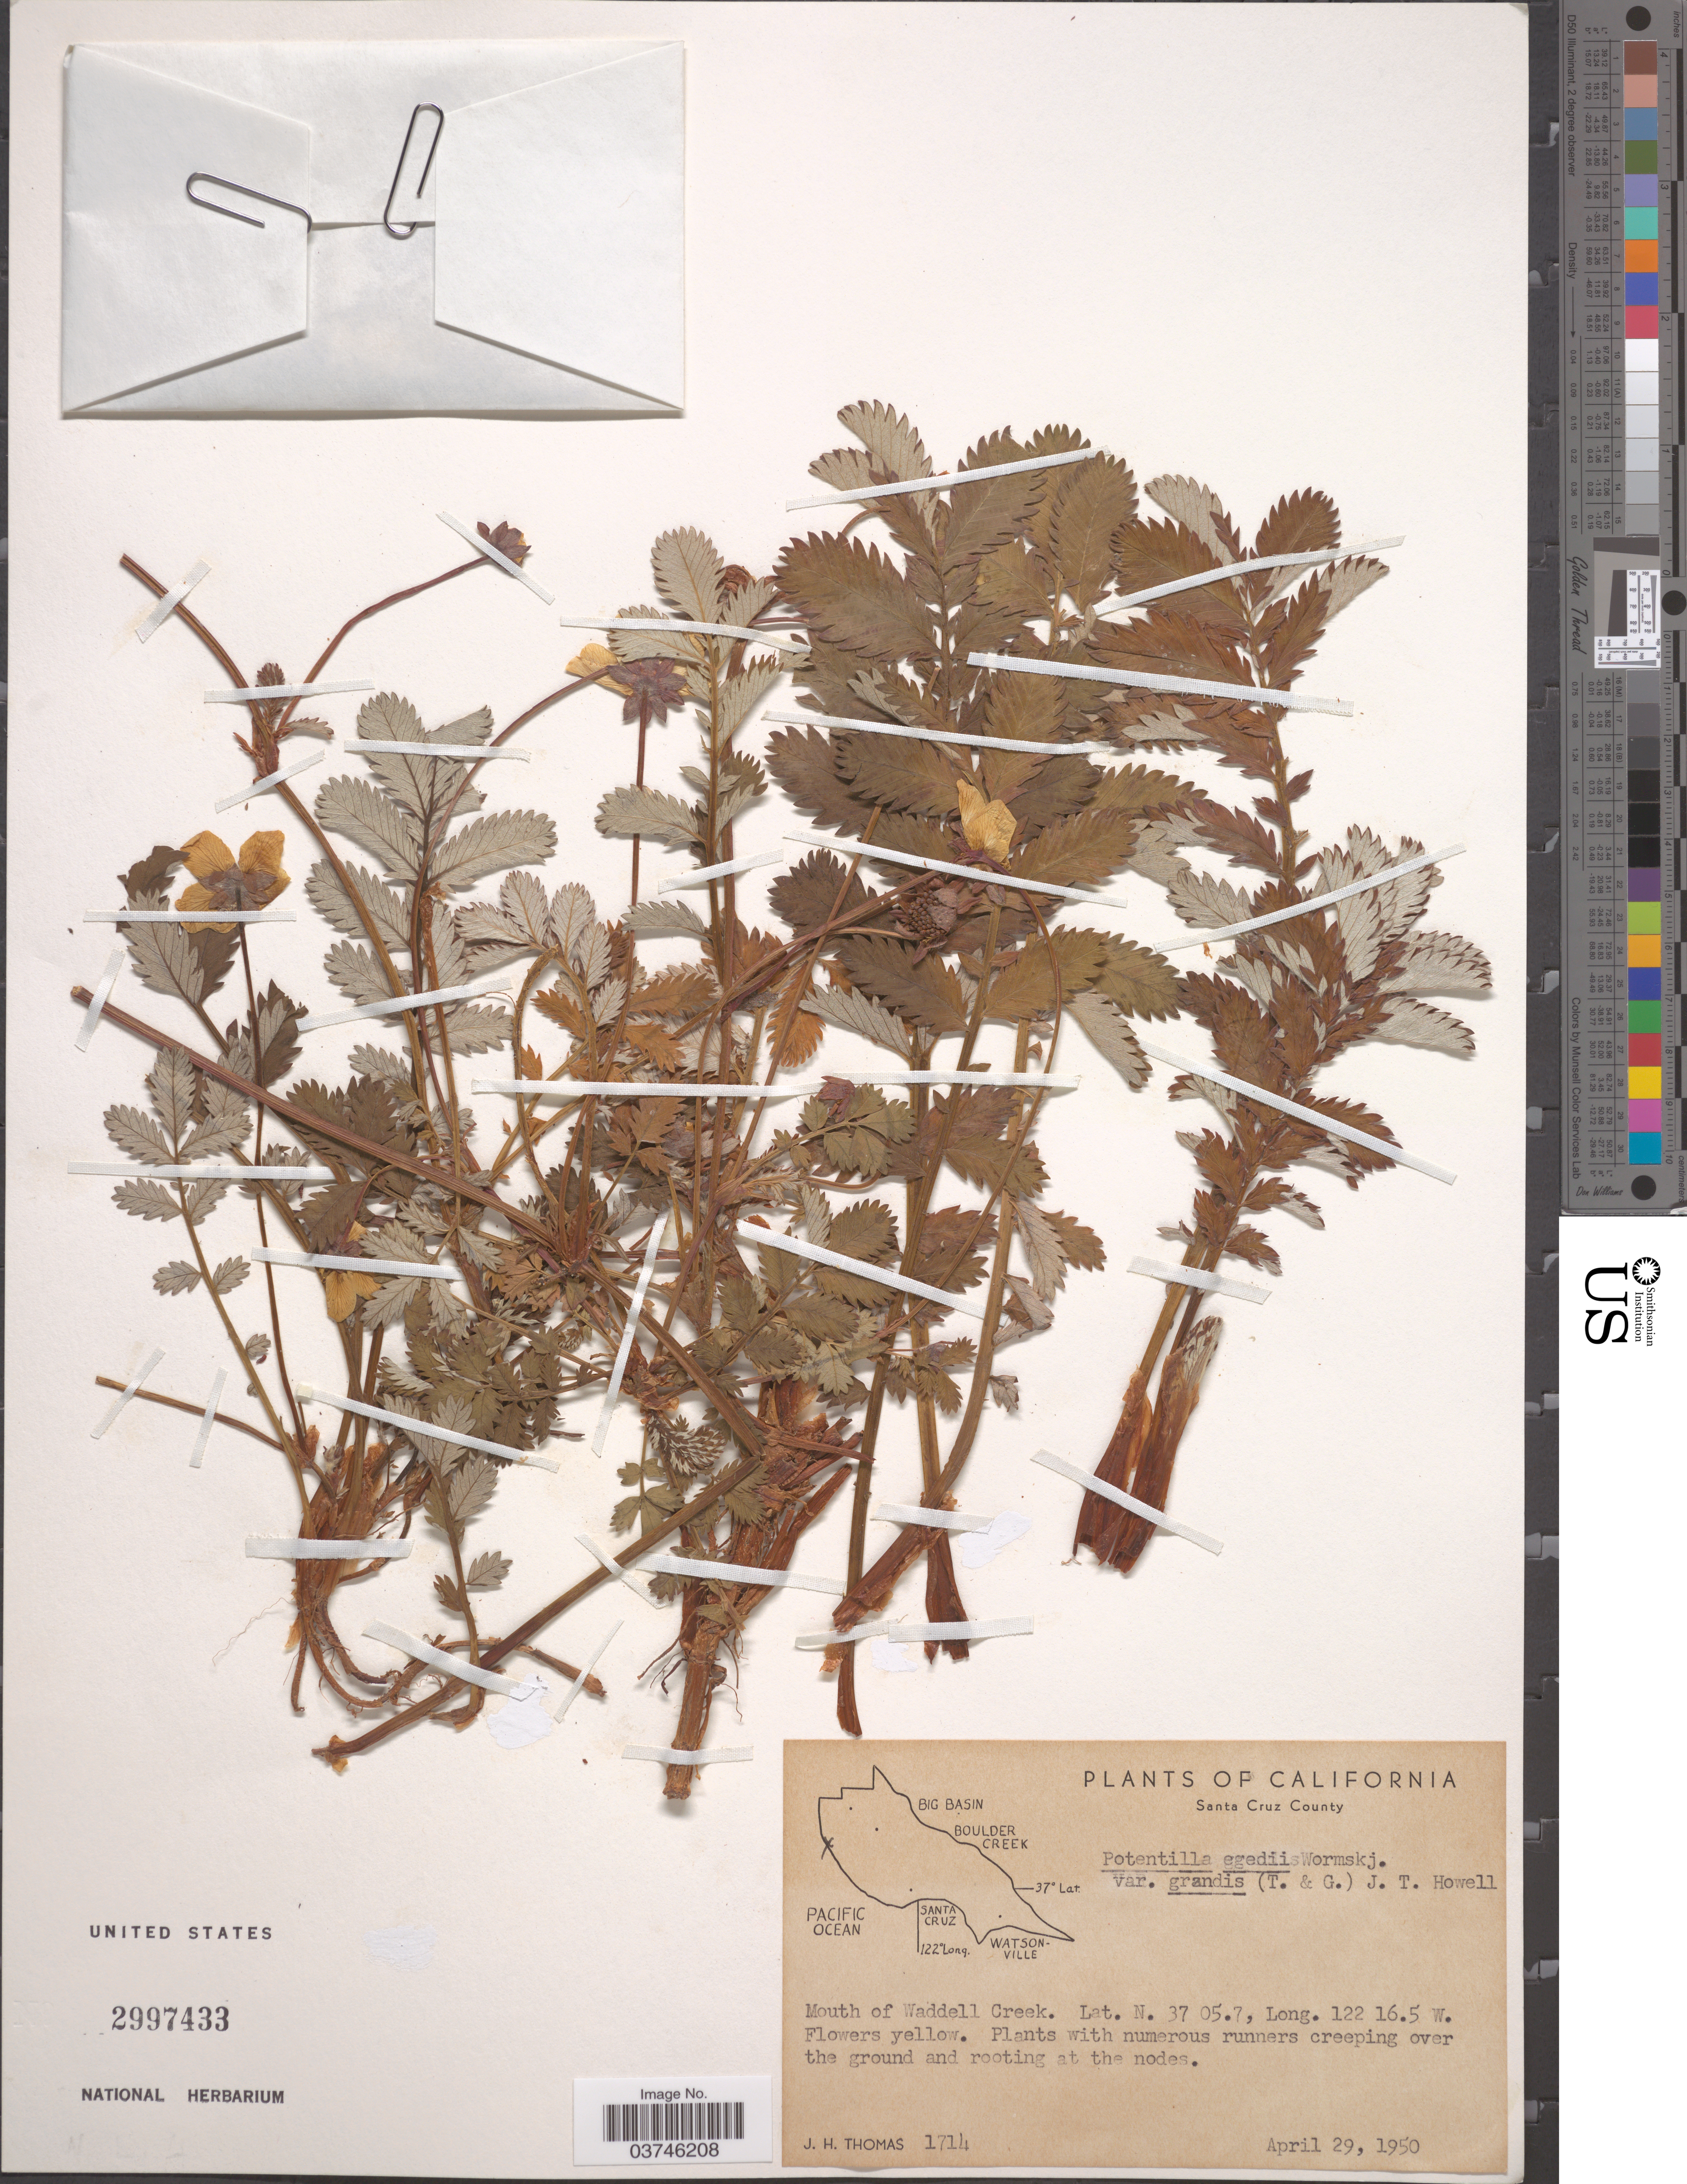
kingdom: Plantae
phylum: Tracheophyta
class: Magnoliopsida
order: Rosales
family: Rosaceae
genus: Argentina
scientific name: Argentina pacifica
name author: (Howell) Rydb.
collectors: J. H. Thomas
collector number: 1714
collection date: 1950-04-29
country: United States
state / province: California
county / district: Santa Cruz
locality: Santa Cruz County. Mouth of Waddell Creek.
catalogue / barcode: US 2997433